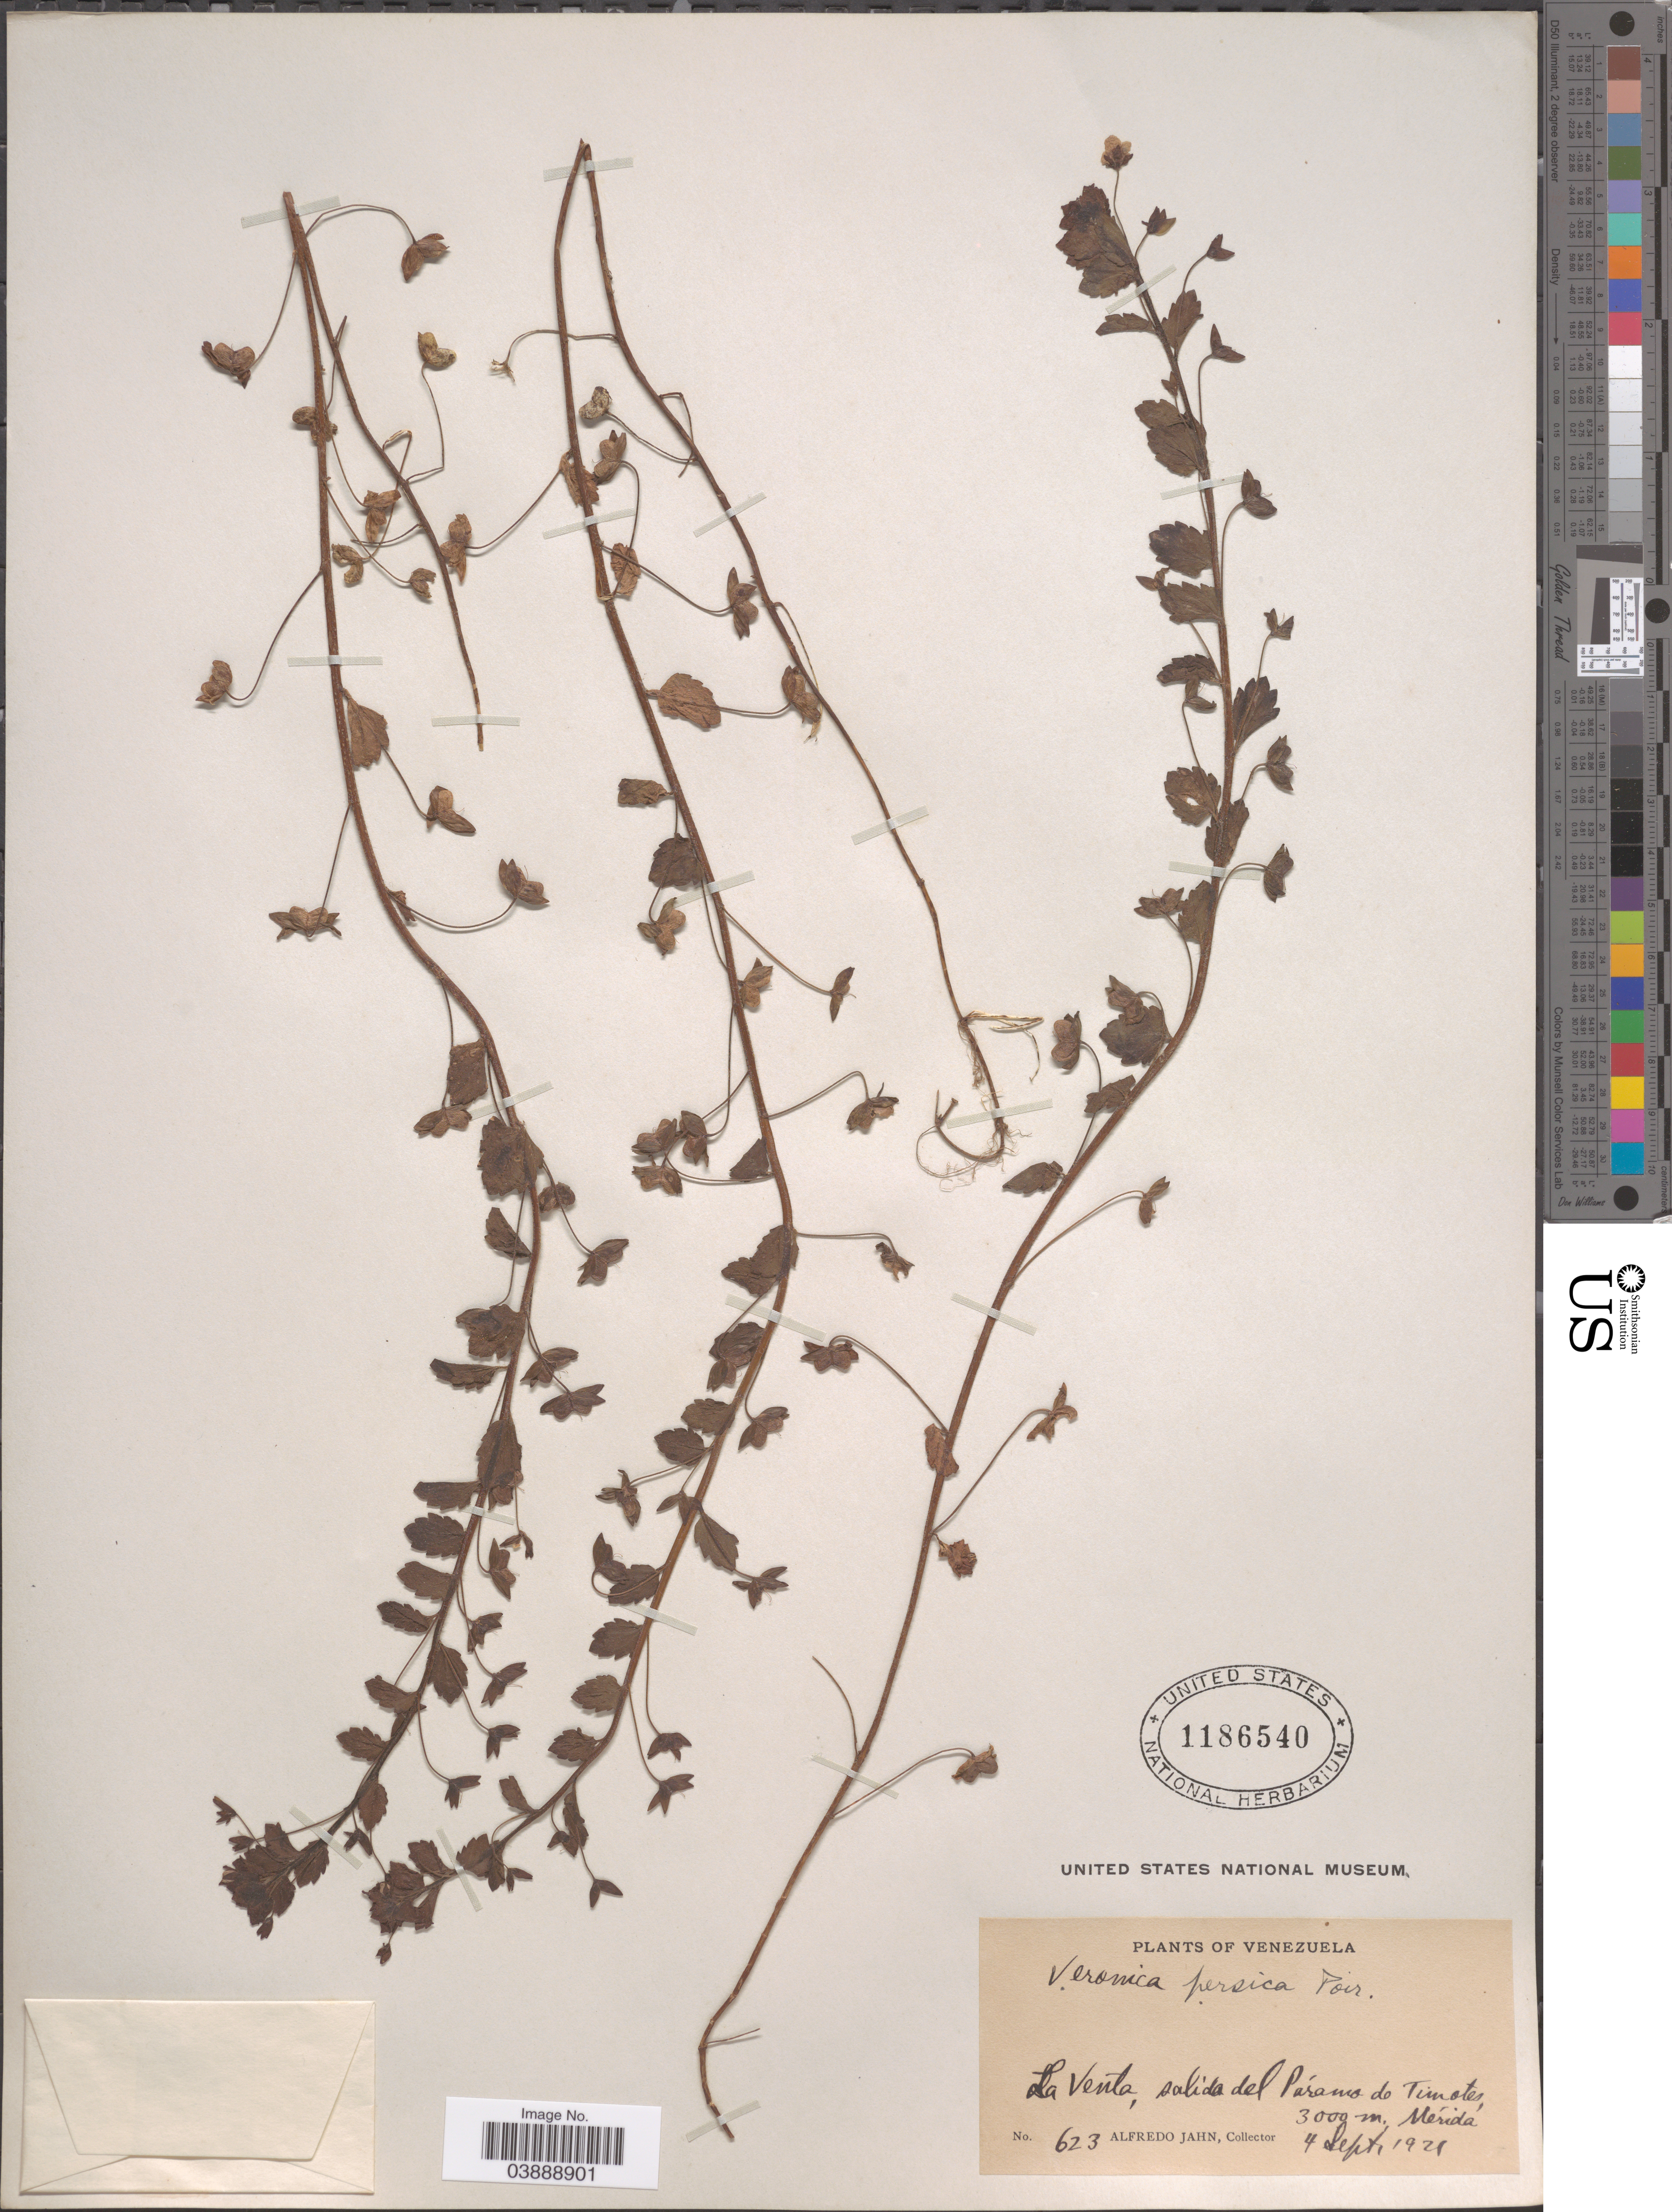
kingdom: Plantae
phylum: Tracheophyta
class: Magnoliopsida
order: Lamiales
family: Plantaginaceae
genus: Veronica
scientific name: Veronica persica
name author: Poir.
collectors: A. Jahn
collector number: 623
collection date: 1921-09-04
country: Venezuela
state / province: Merida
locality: La Venta, salida del Páramo de Timotes.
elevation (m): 3000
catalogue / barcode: US 1186540